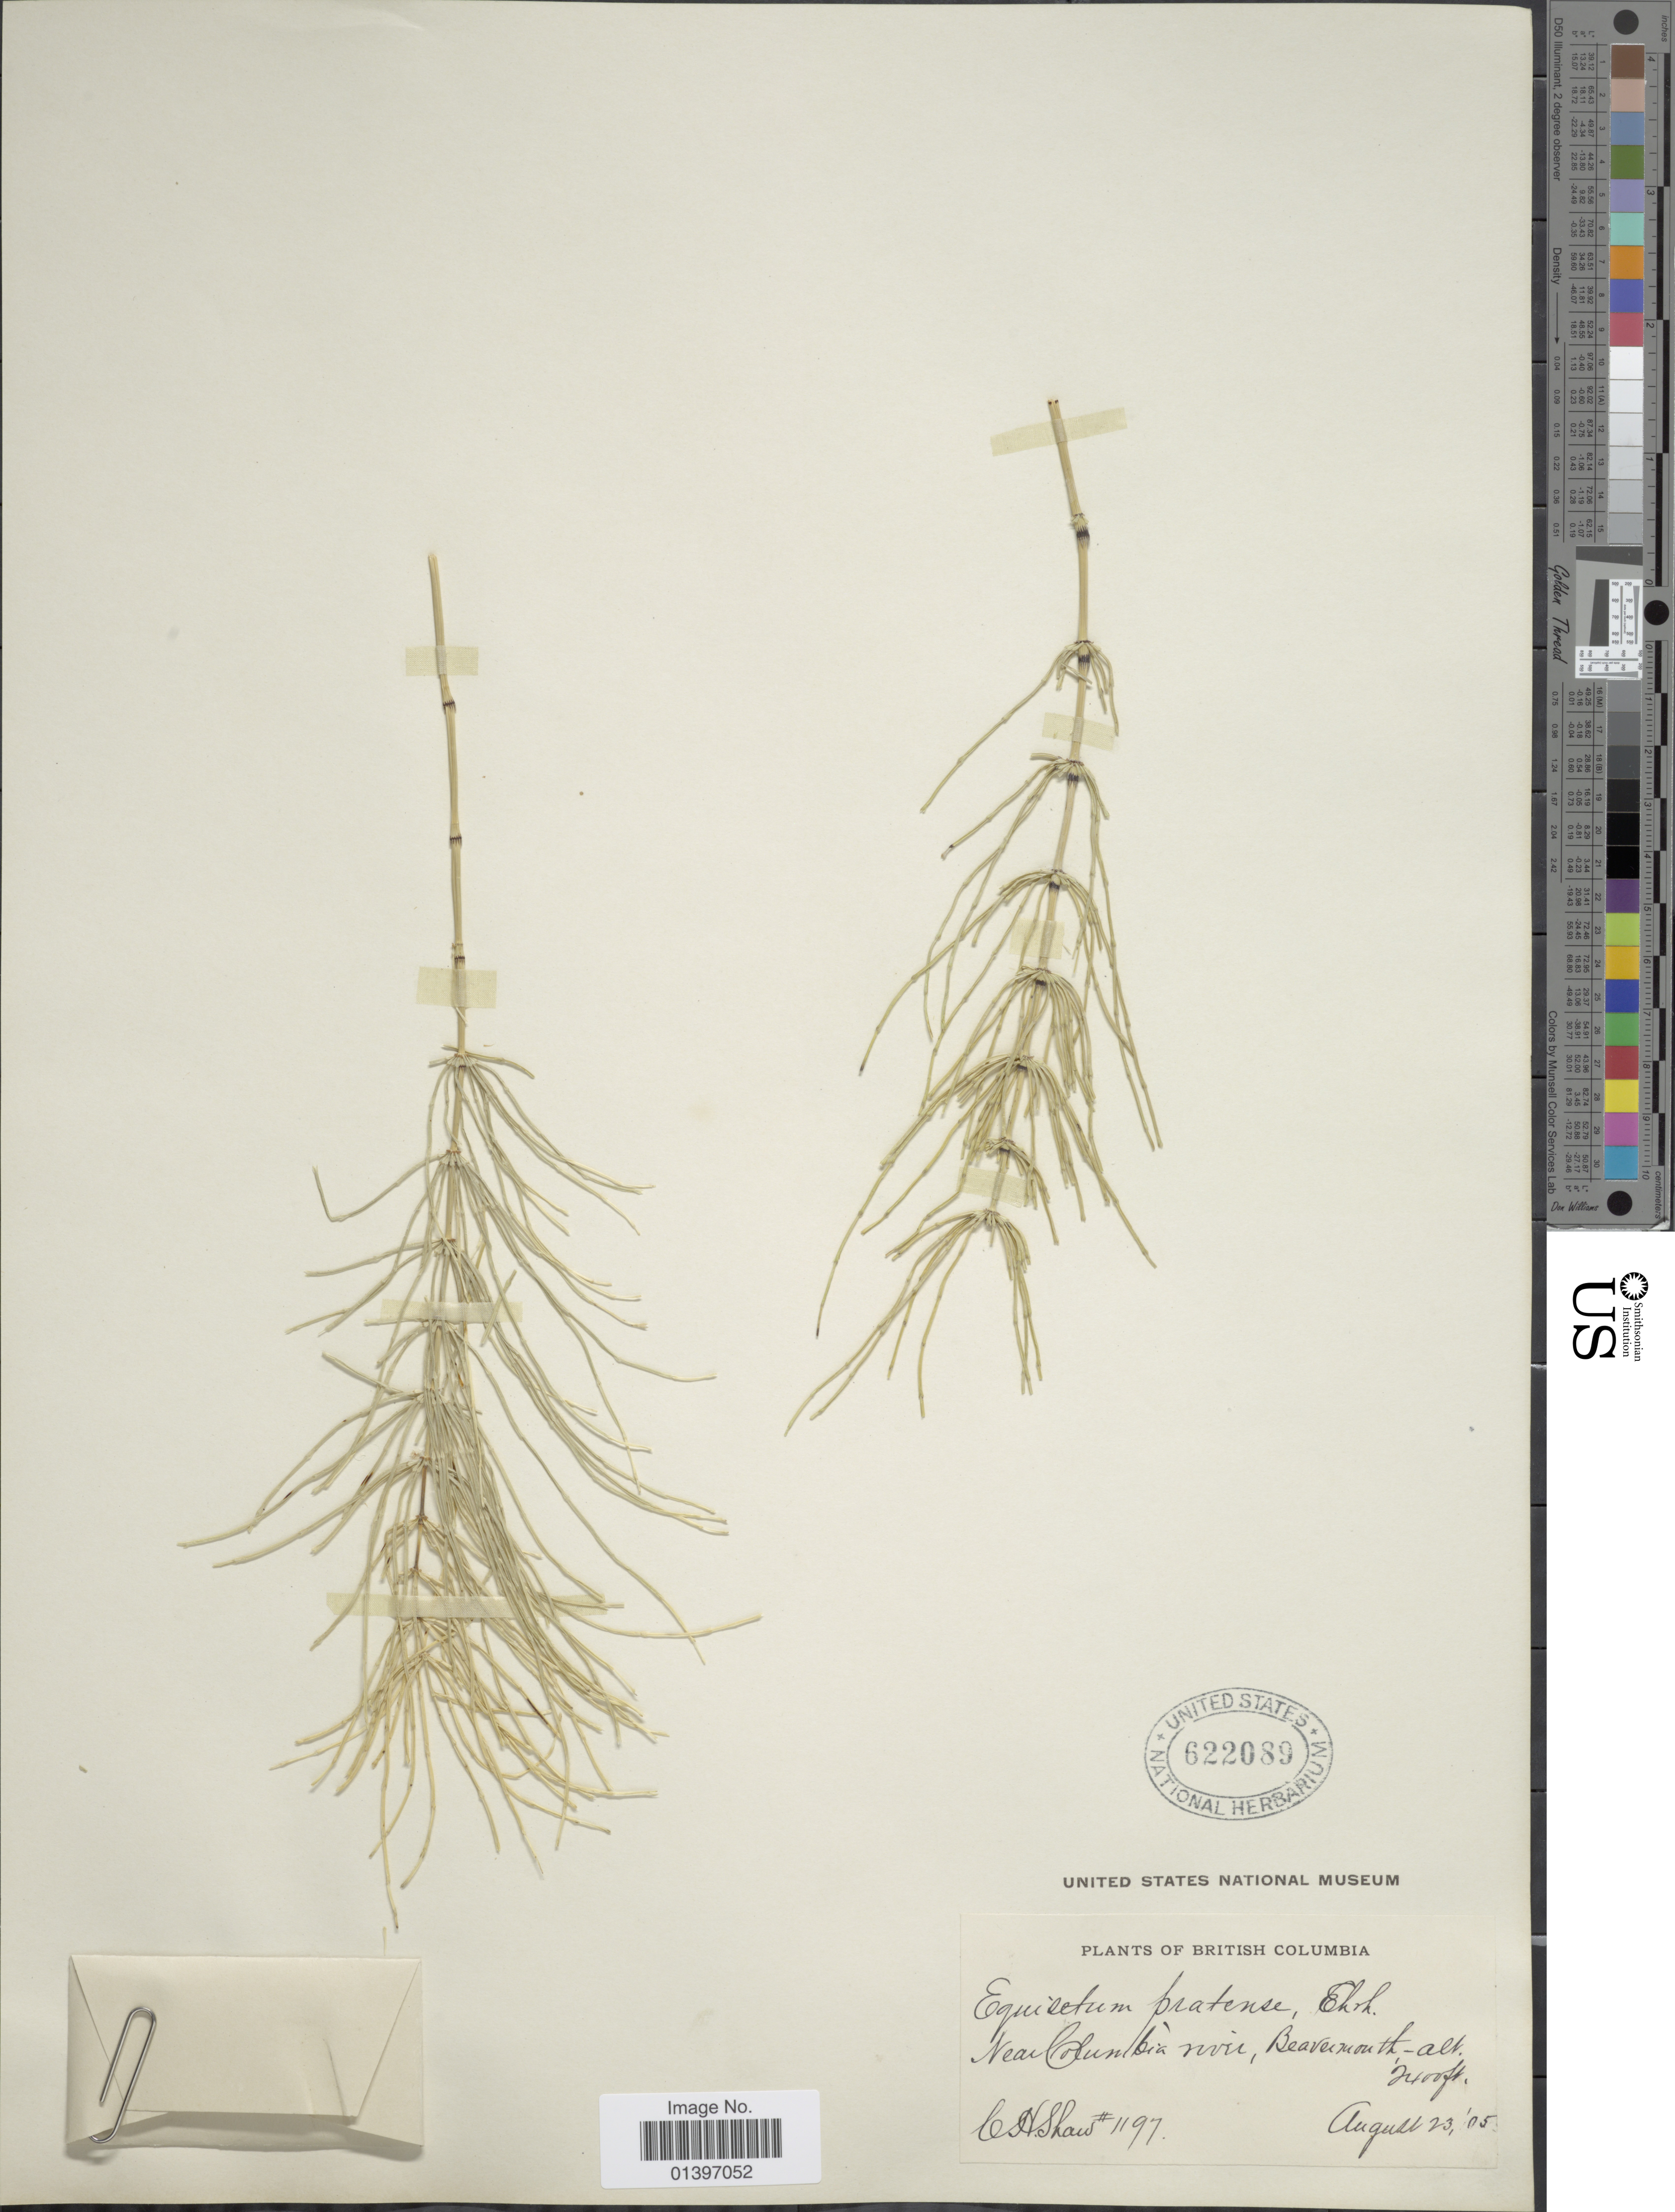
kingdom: Plantae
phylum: Tracheophyta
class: Polypodiopsida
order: Equisetales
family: Equisetaceae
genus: Equisetum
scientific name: Equisetum pratense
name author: Ehrh.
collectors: C. H. Shaw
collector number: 1197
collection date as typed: Transcribed d/m/y: 23/8/5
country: Canada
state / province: British Columbia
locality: Near Columbia River, Beavermouth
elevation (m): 732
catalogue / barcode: US 622089